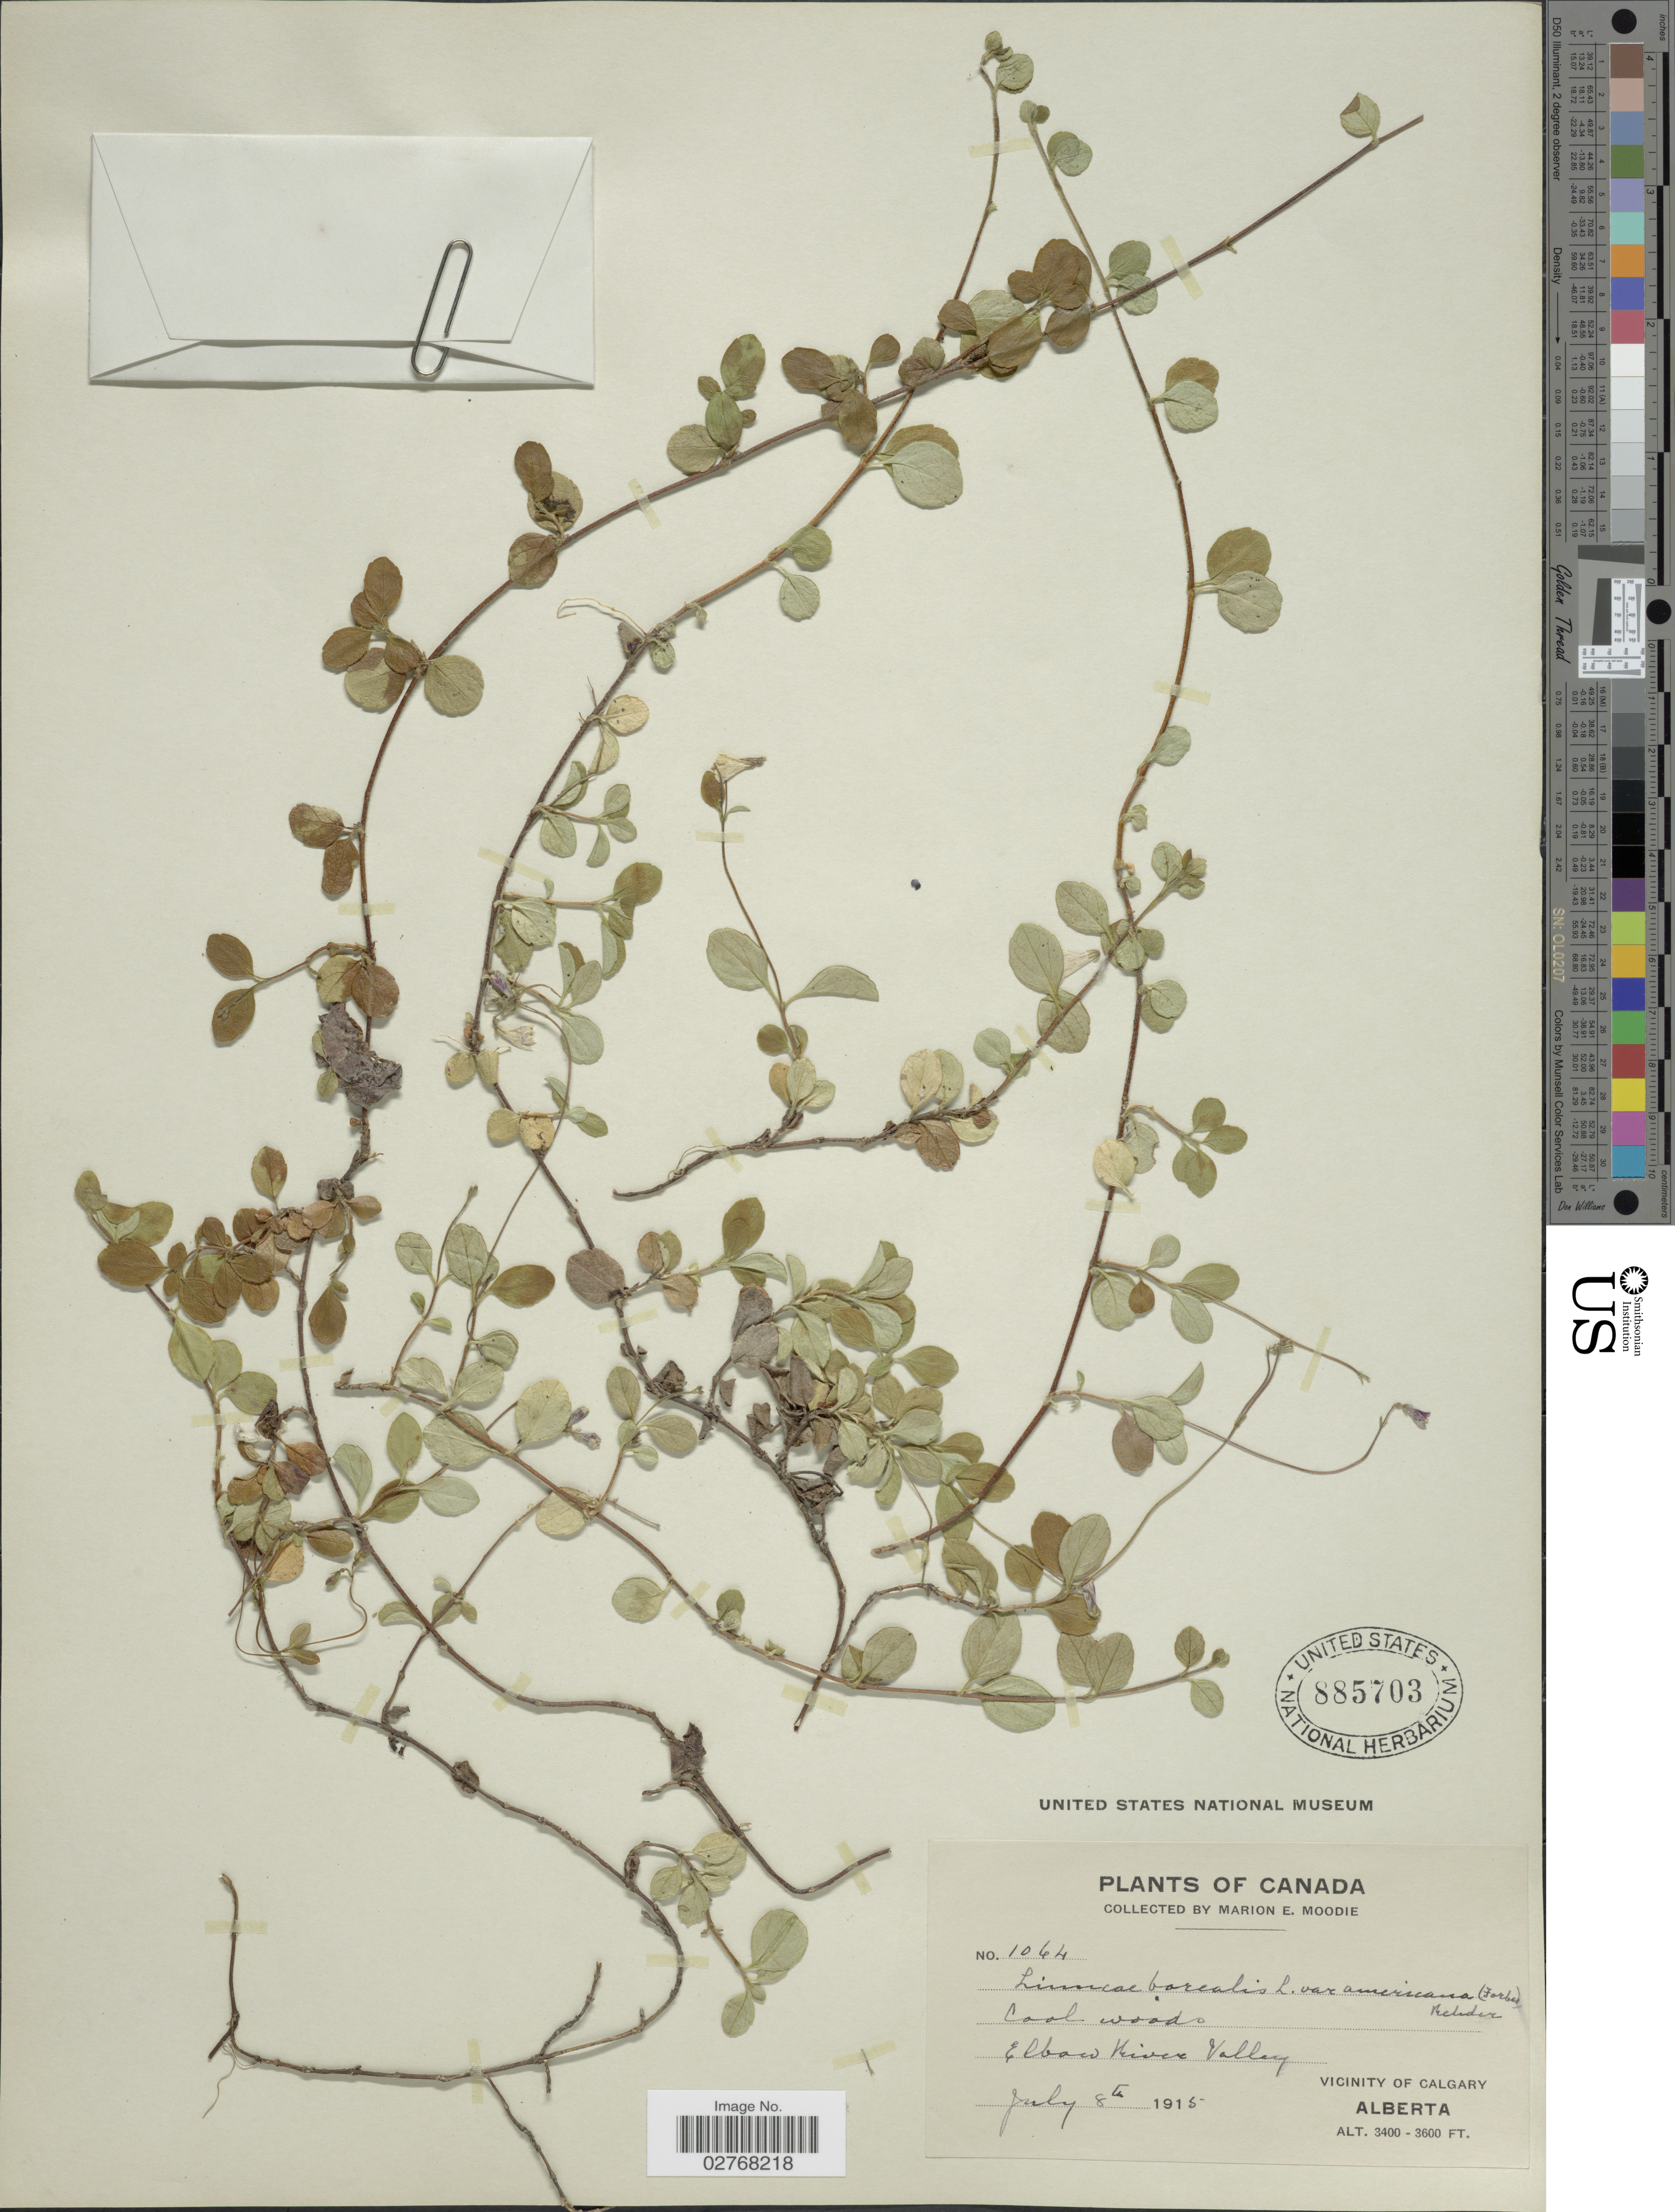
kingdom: Plantae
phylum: Tracheophyta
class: Magnoliopsida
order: Dipsacales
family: Caprifoliaceae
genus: Linnaea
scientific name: Linnaea borealis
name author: L.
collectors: M. E. Moodie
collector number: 1064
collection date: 1915-07-08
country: Canada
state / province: Alberta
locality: Elbow River Valley. Vicinity of Calgary.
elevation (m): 1036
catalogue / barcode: US 885703